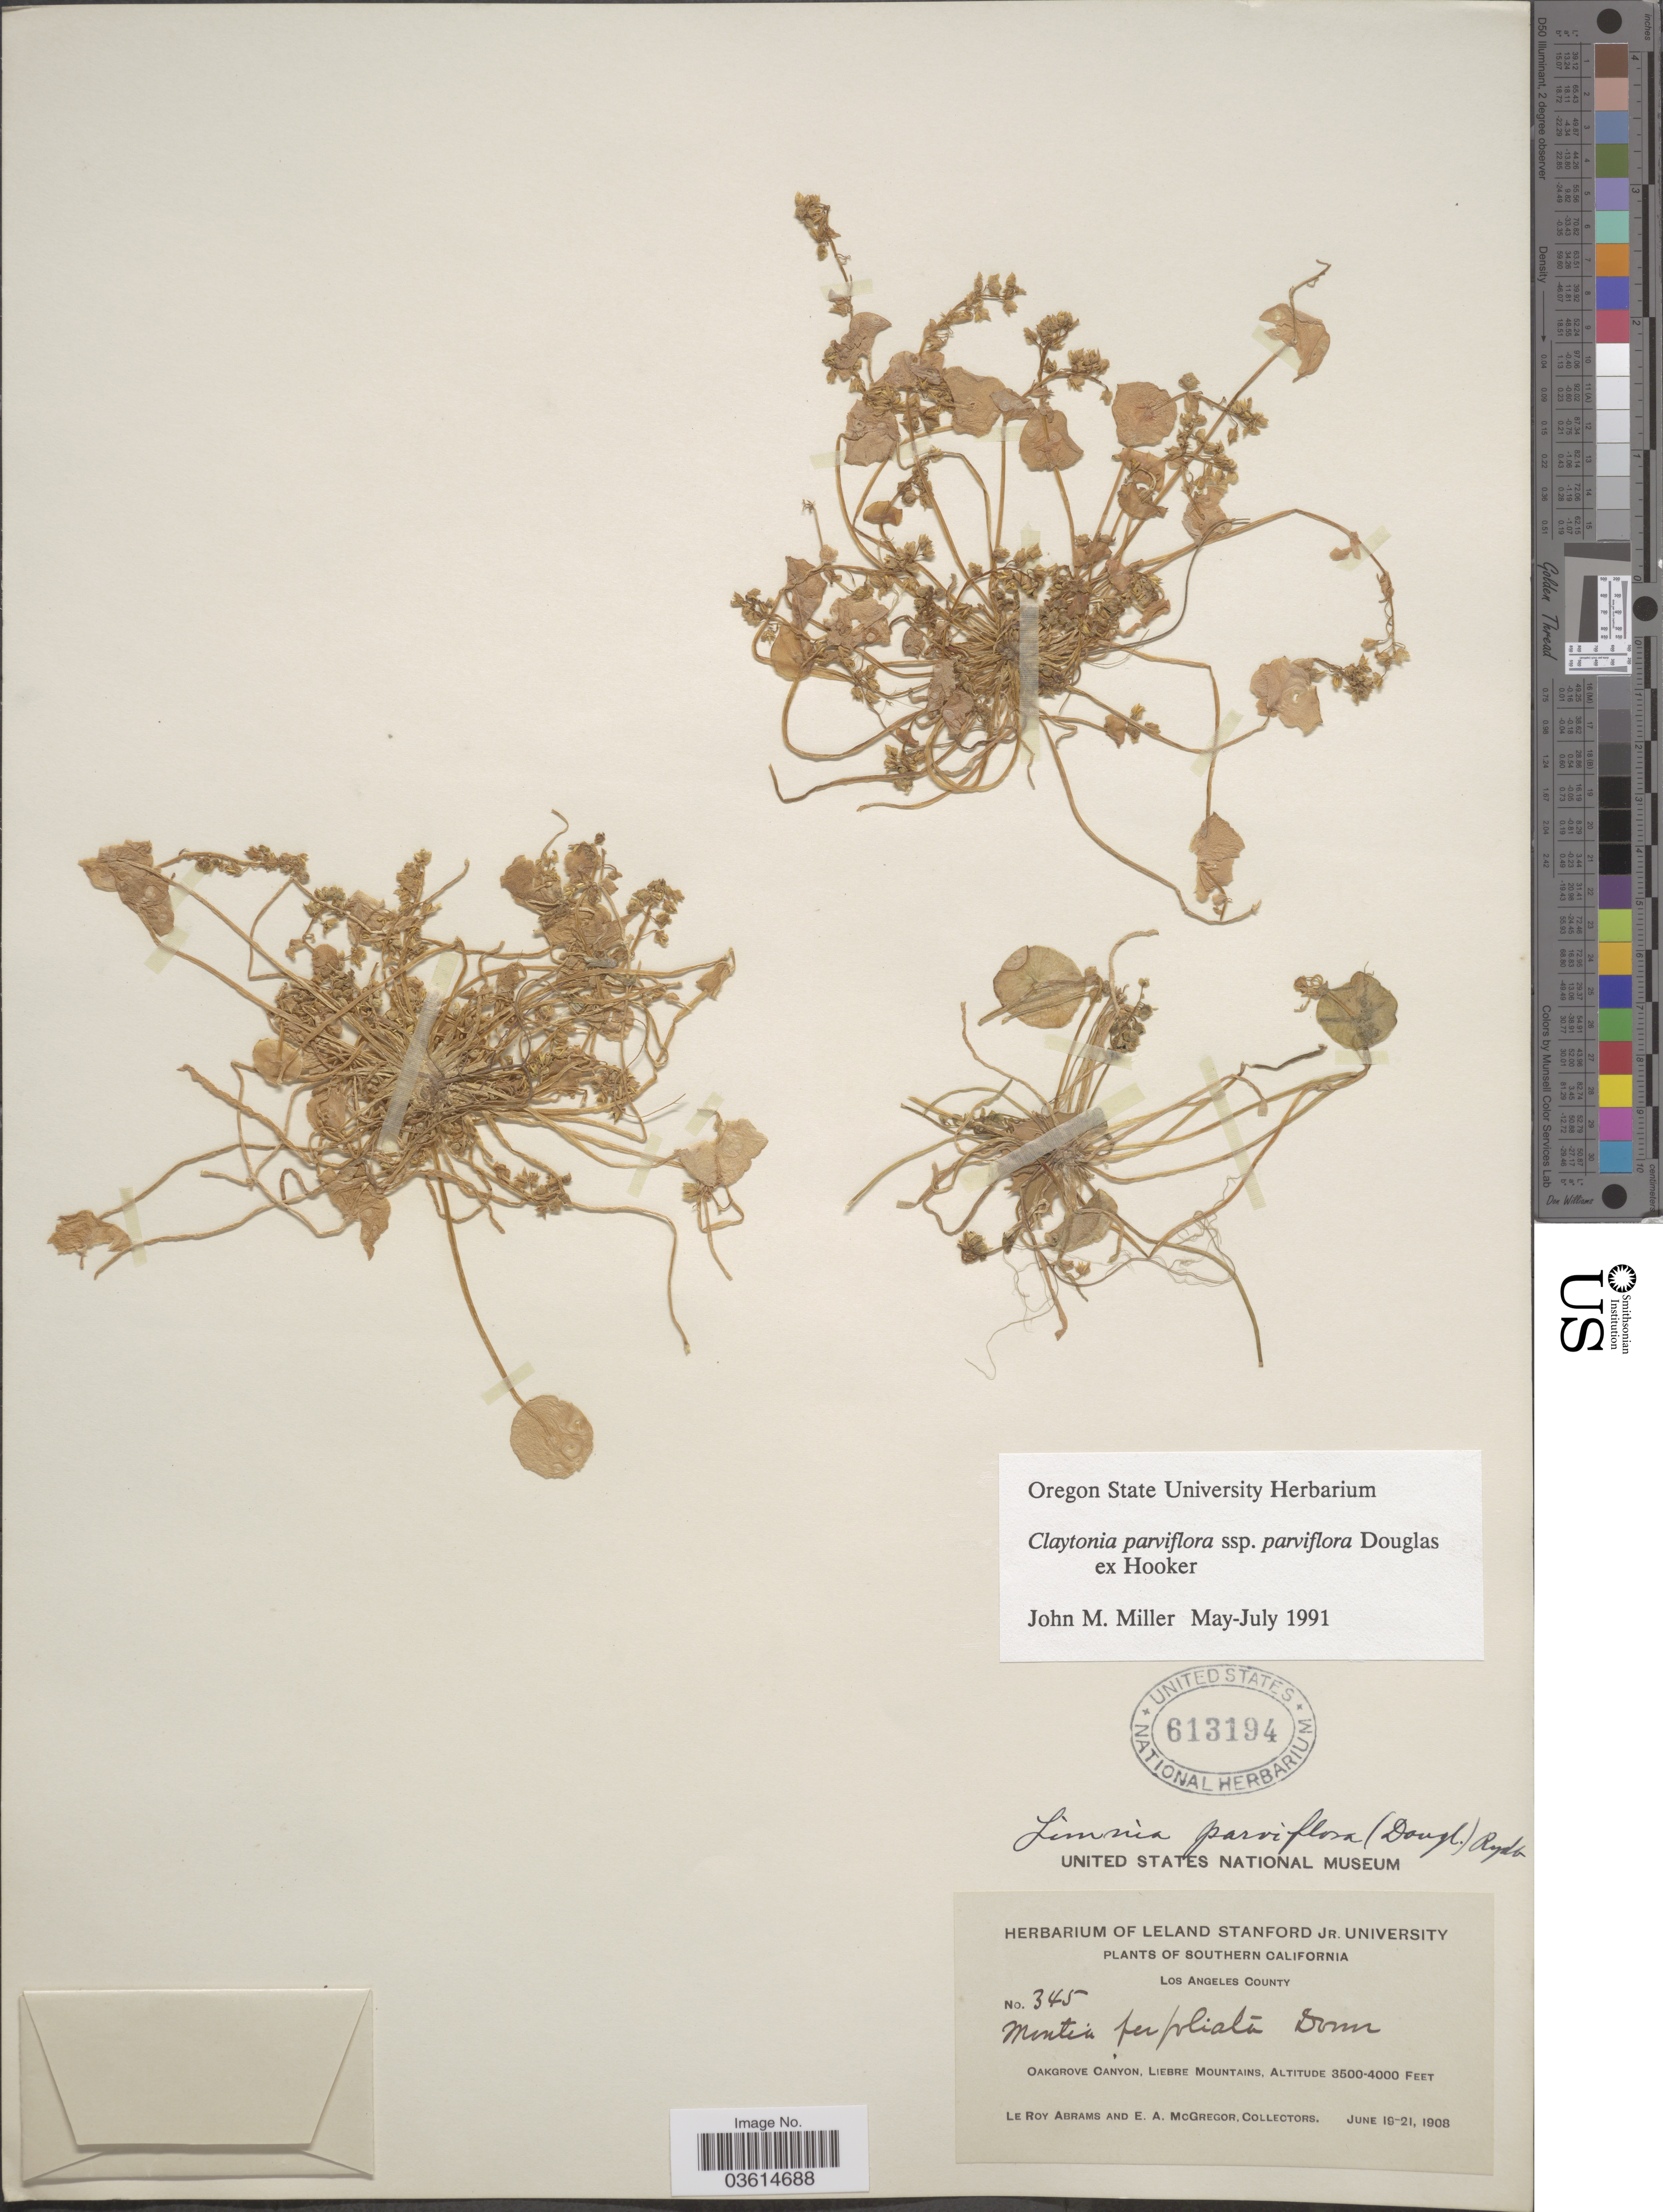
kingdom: Plantae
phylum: Tracheophyta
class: Magnoliopsida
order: Caryophyllales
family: Montiaceae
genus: Claytonia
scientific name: Claytonia parviflora subsp. parviflora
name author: Douglas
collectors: L. Abrams & E. A. McGregor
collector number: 345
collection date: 1908-06-19/1908-06-21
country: United States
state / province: California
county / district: Los Angeles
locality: Southern California. Los Angeles County. Oakgrove Canyon, Liebre Mountains.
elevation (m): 1067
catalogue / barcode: US 613194